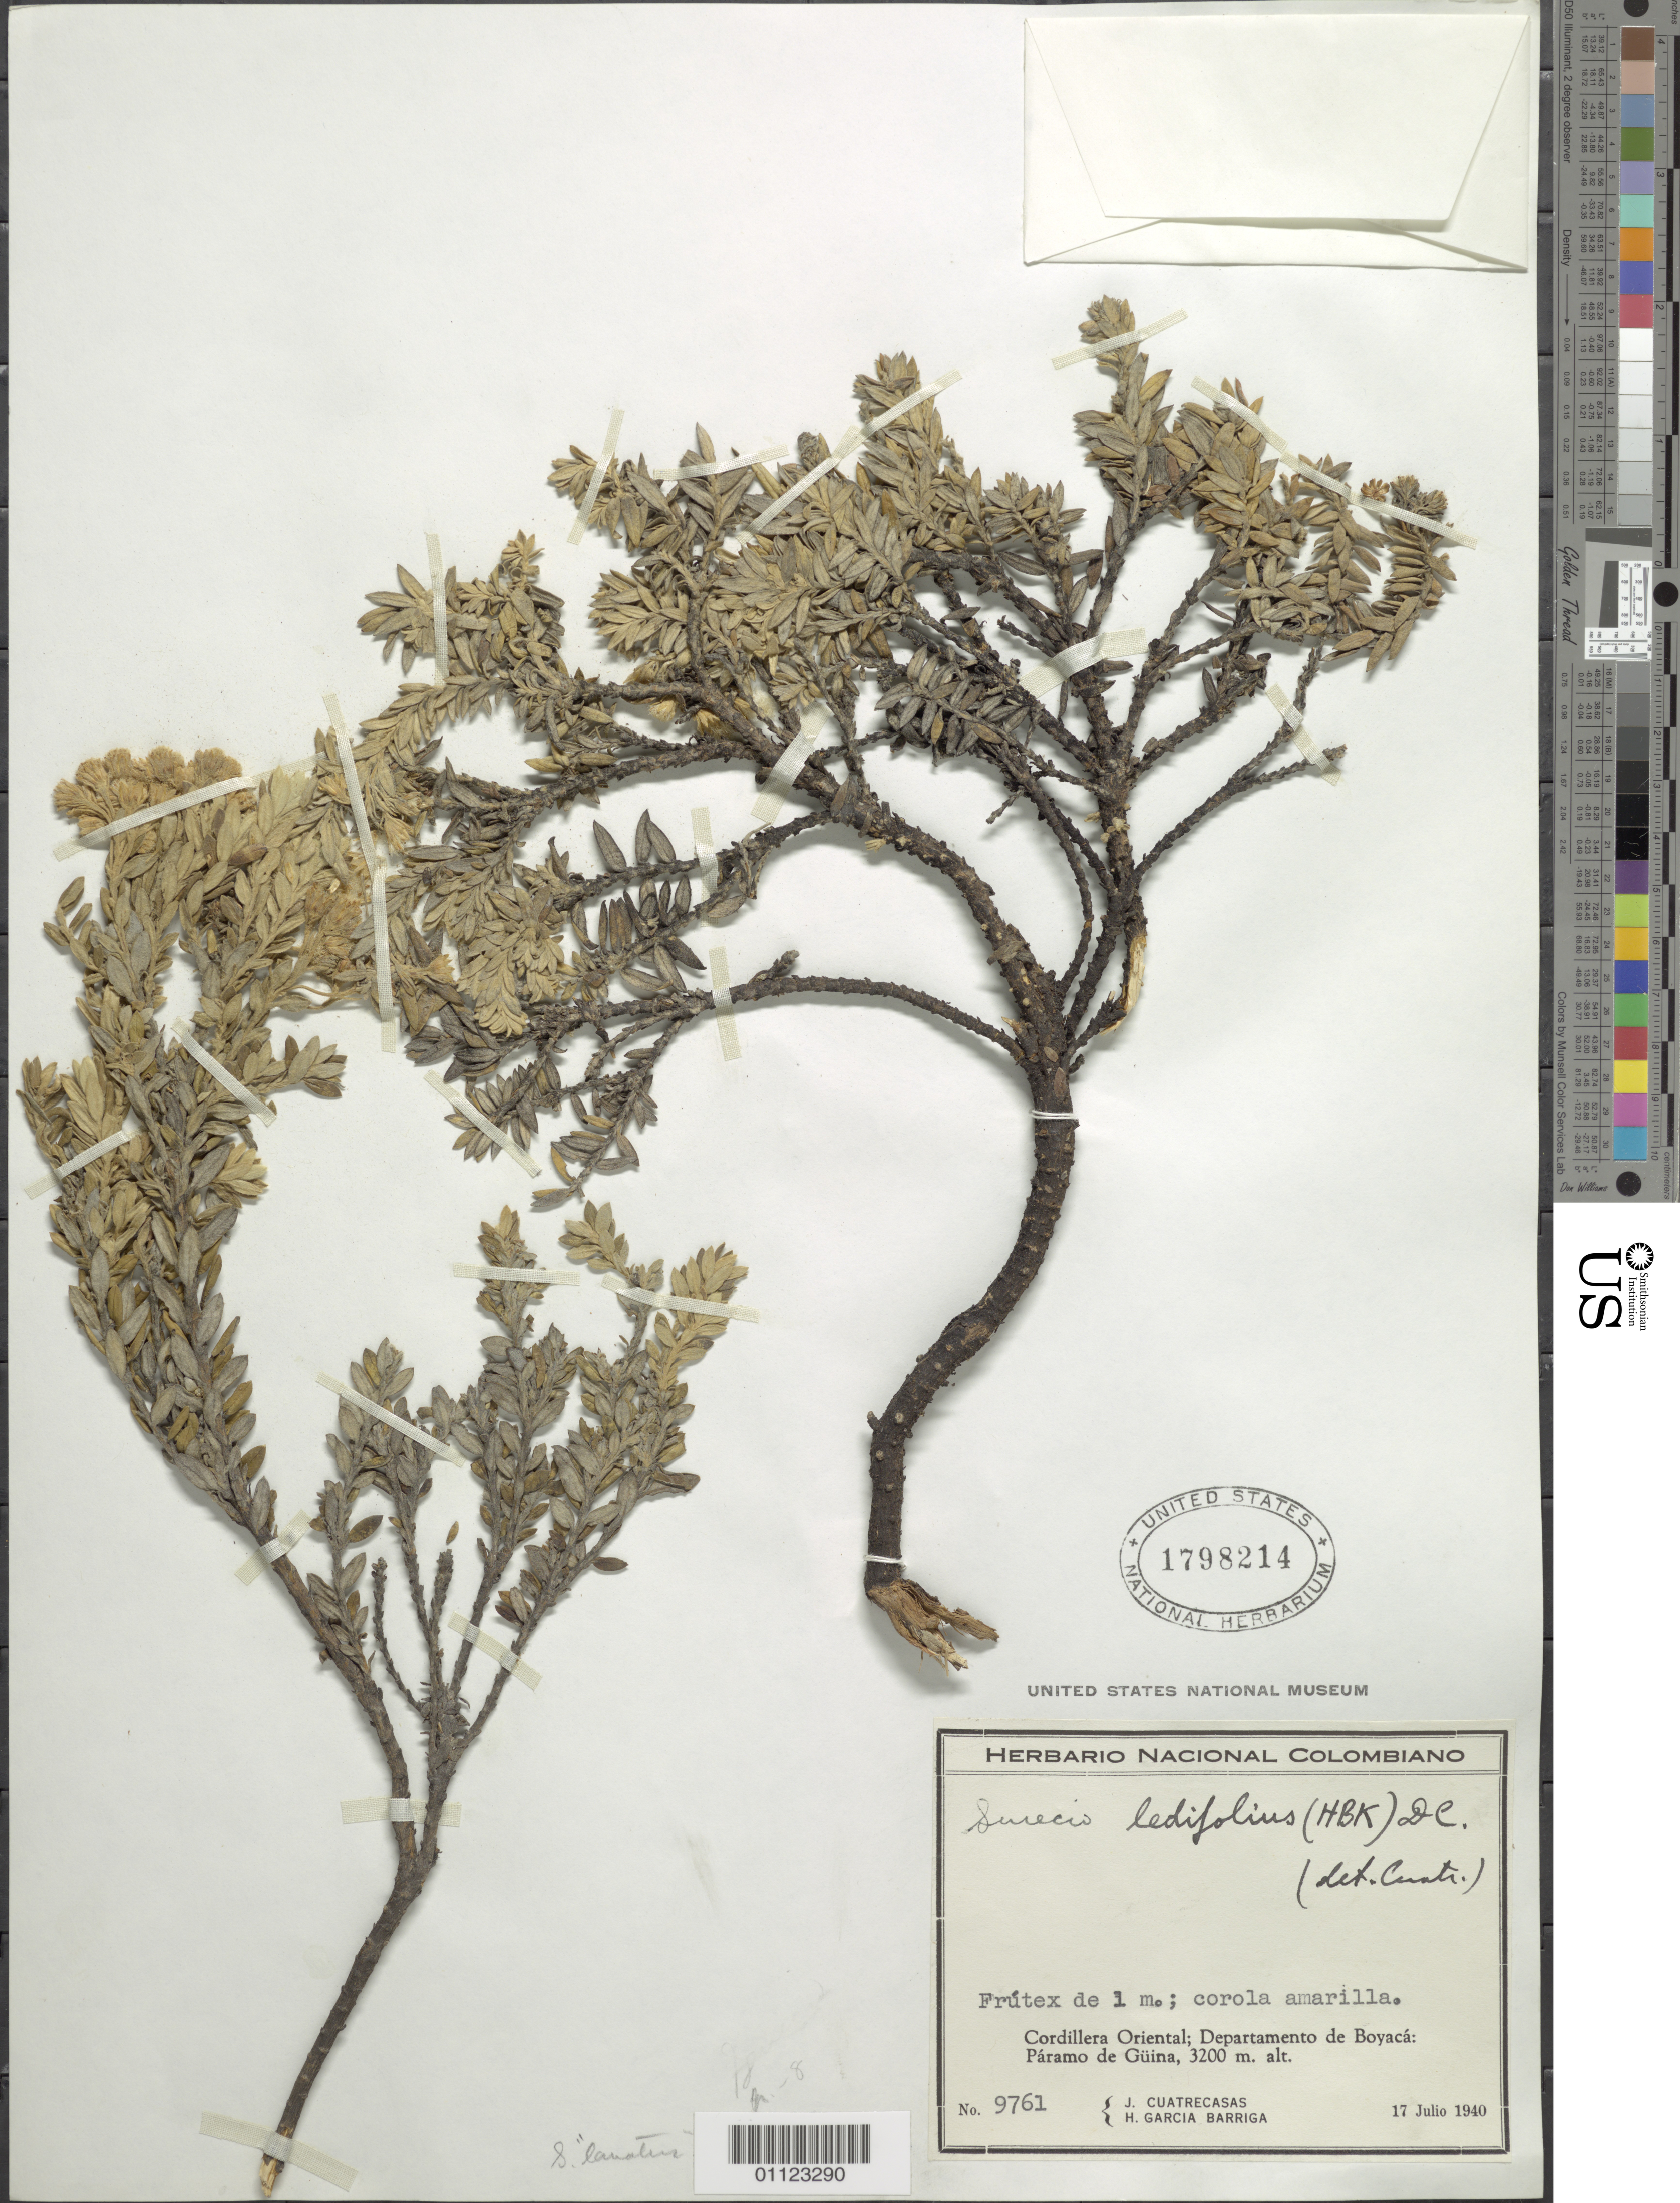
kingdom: Plantae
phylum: Tracheophyta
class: Magnoliopsida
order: Asterales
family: Asteraceae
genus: Pentacalia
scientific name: Pentacalia ledifolia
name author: (Kunth) Cuatrec.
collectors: J. Cuatrecasas & H. García Barriga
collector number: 9761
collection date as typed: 17 Jul 1940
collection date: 1940-07-17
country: Colombia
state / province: Boyacá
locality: Cordillera oriental; Paramo de Güina.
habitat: Páramo.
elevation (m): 3200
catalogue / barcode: US 1798214